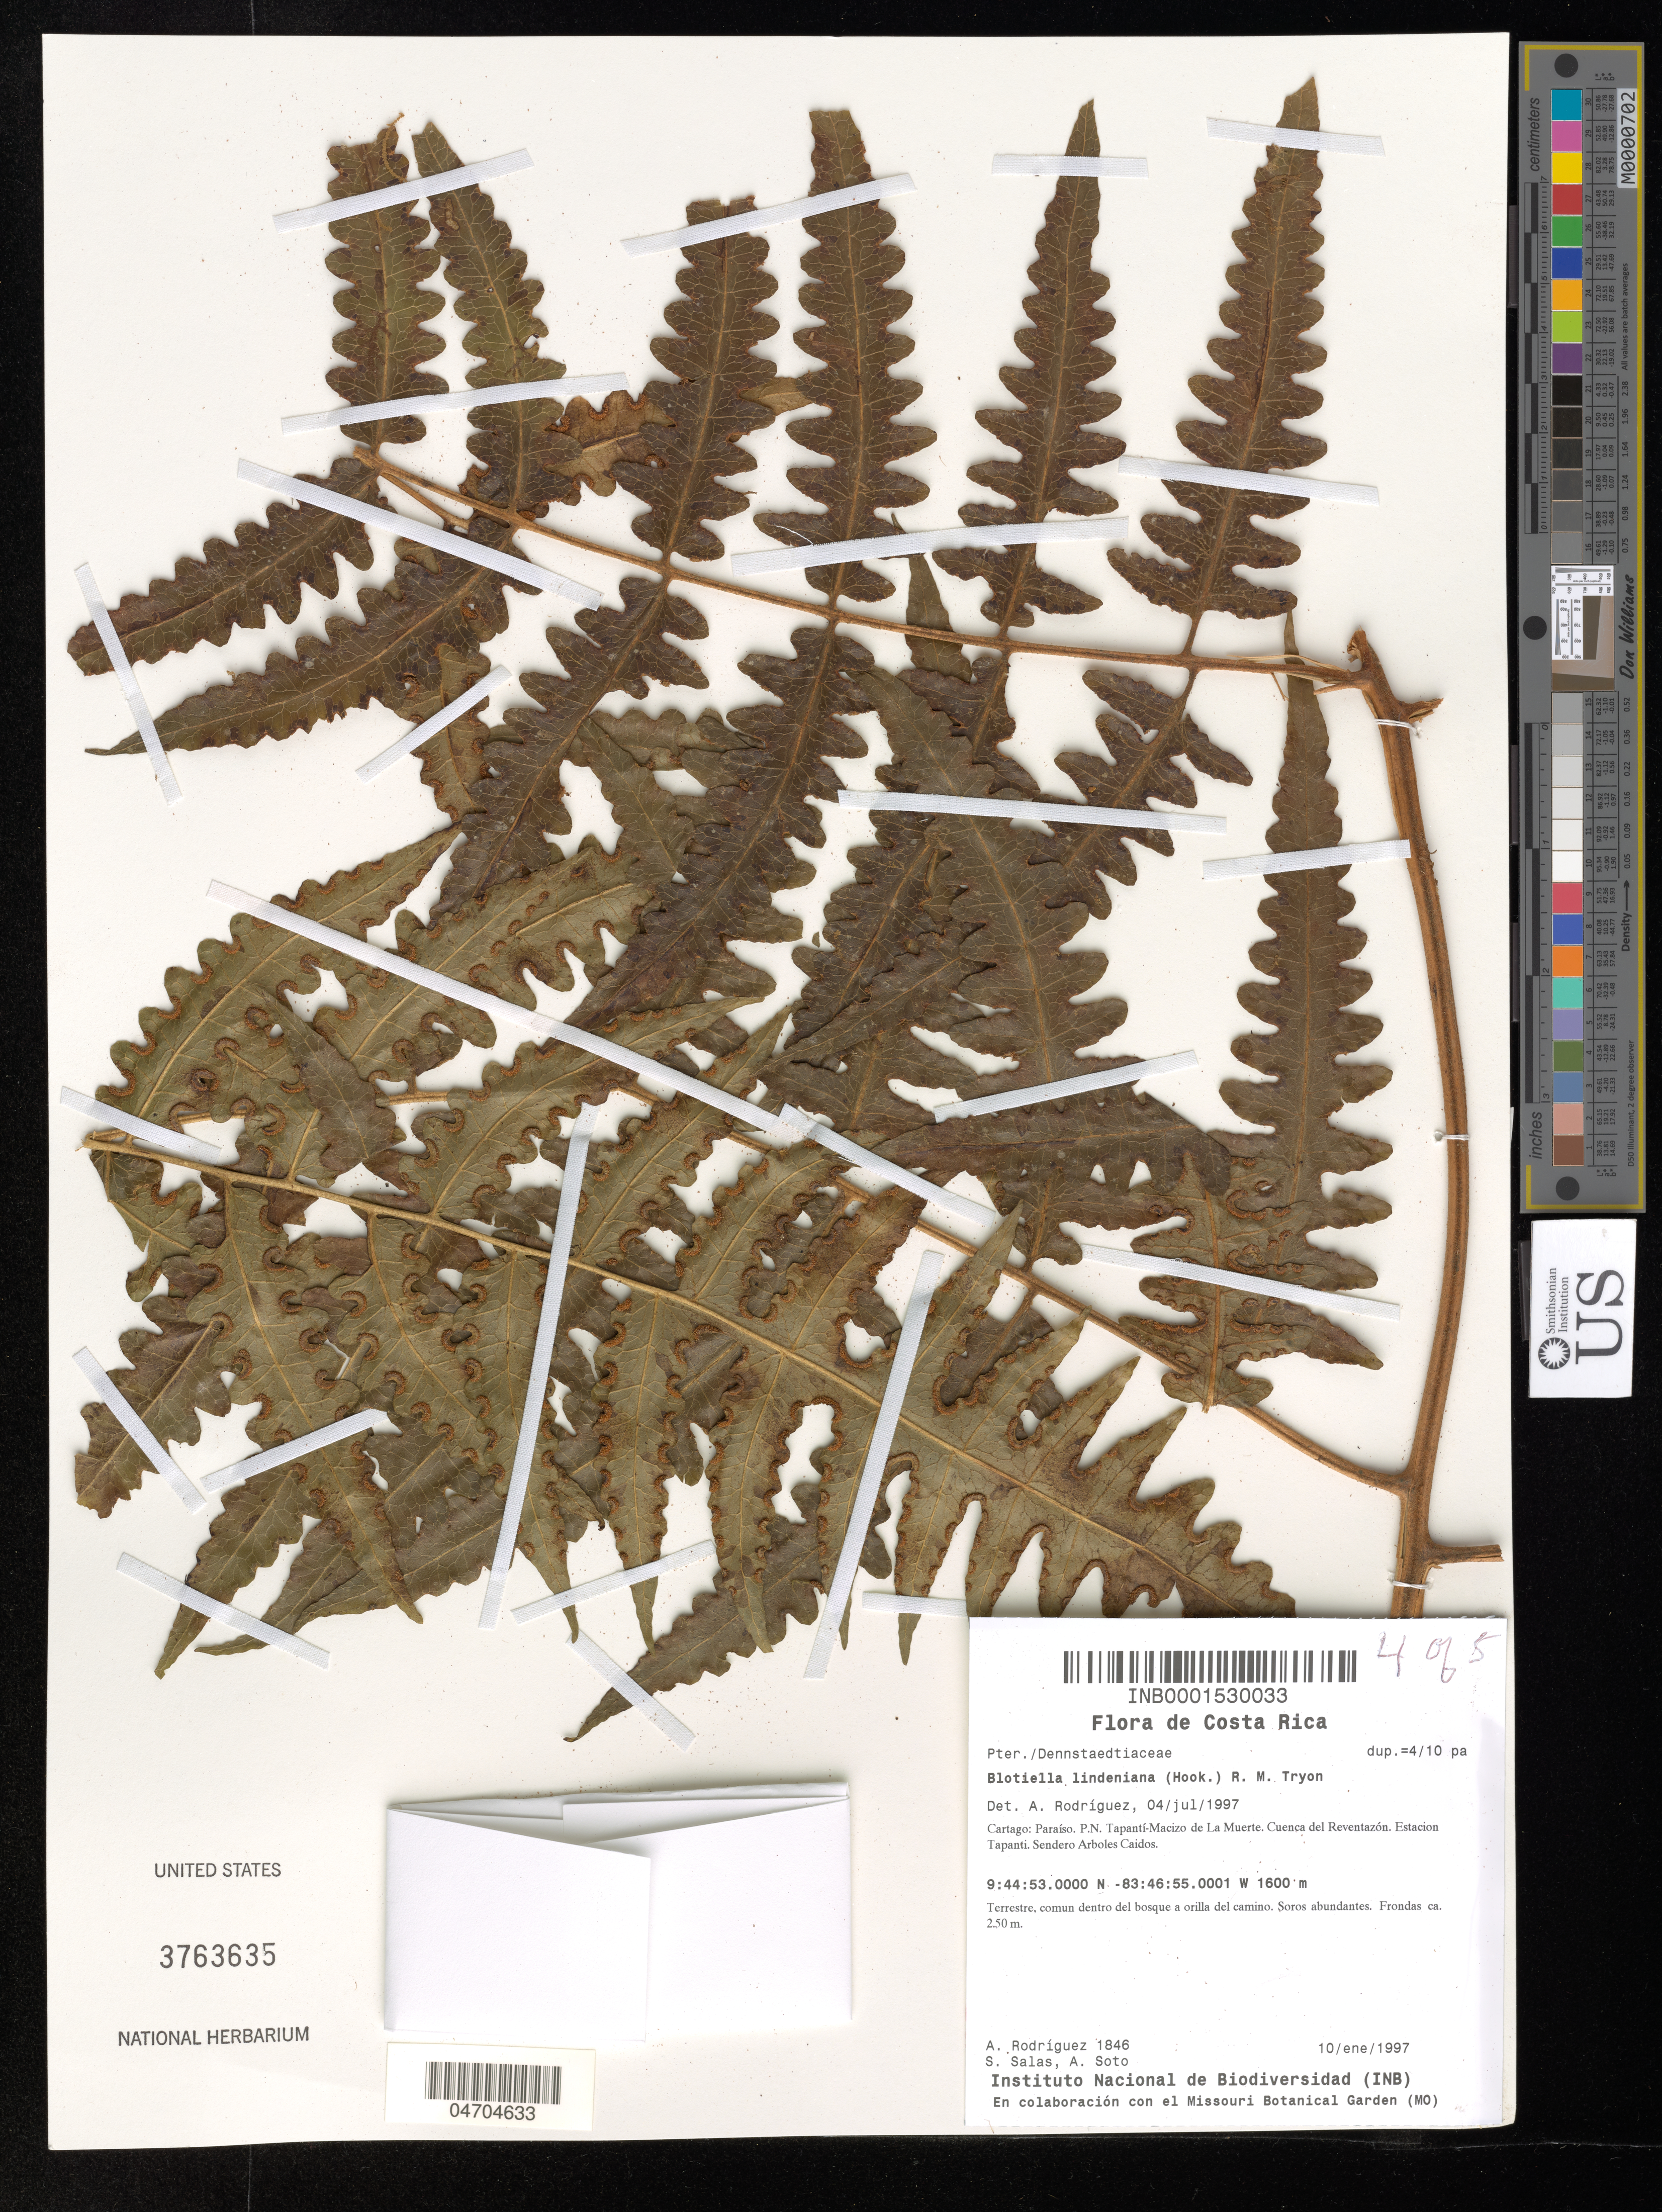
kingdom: Plantae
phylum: Tracheophyta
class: Polypodiopsida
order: Polypodiales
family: Dennstaedtiaceae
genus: Blotiella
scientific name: Blotiella lindeniana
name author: (Hook.) R.M. Tryon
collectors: A. Rodríguez, S. Salas & A. Soto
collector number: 1846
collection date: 1997-01-10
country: Costa Rica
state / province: Cartago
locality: Paraíso, P.N. Tapantí-Macizo de La Muerte. Cuenca del Reventazón. Estacion Tapanti. Sendero Arboles Caidos.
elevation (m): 1600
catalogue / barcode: US 3763635